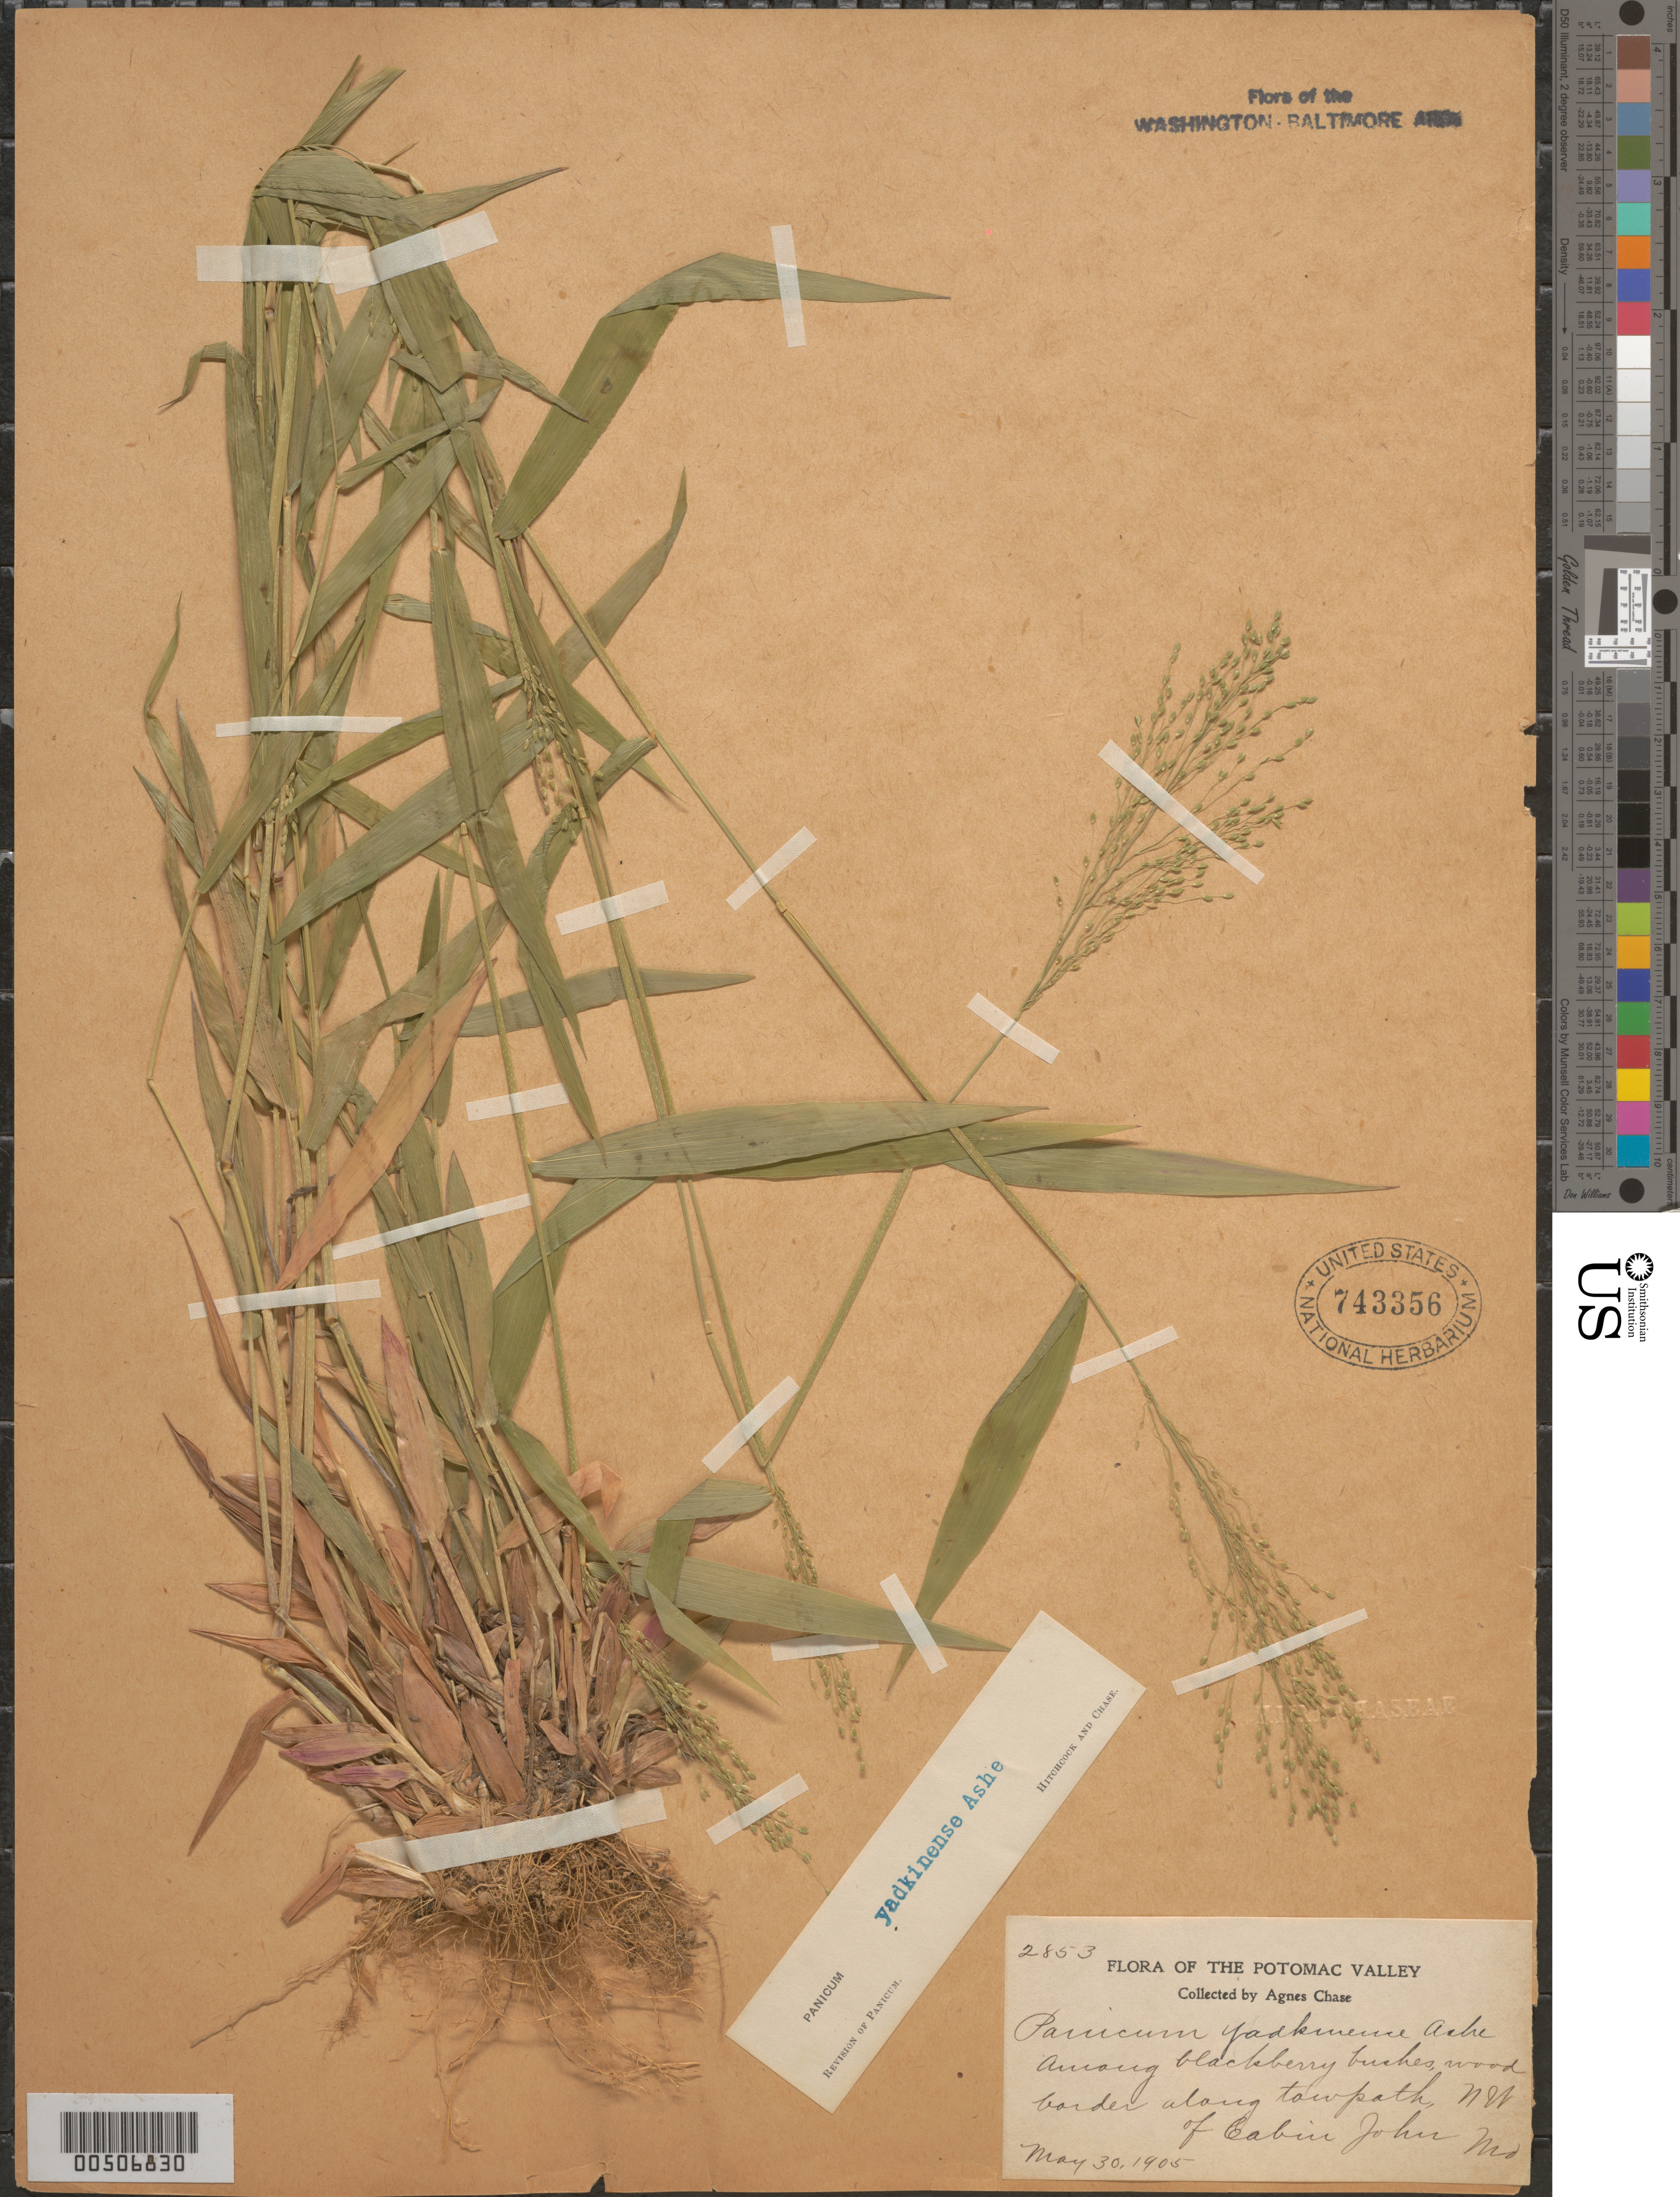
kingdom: Plantae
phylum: Tracheophyta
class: Liliopsida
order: Poales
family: Poaceae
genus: Dichanthelium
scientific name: Dichanthelium dichotomum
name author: (L.) Gould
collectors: A. Chase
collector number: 2853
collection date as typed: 30 May 1905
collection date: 1905-05-30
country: United States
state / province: Maryland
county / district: Montgomery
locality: Along Towpath NW of Cabin John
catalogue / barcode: US 743356